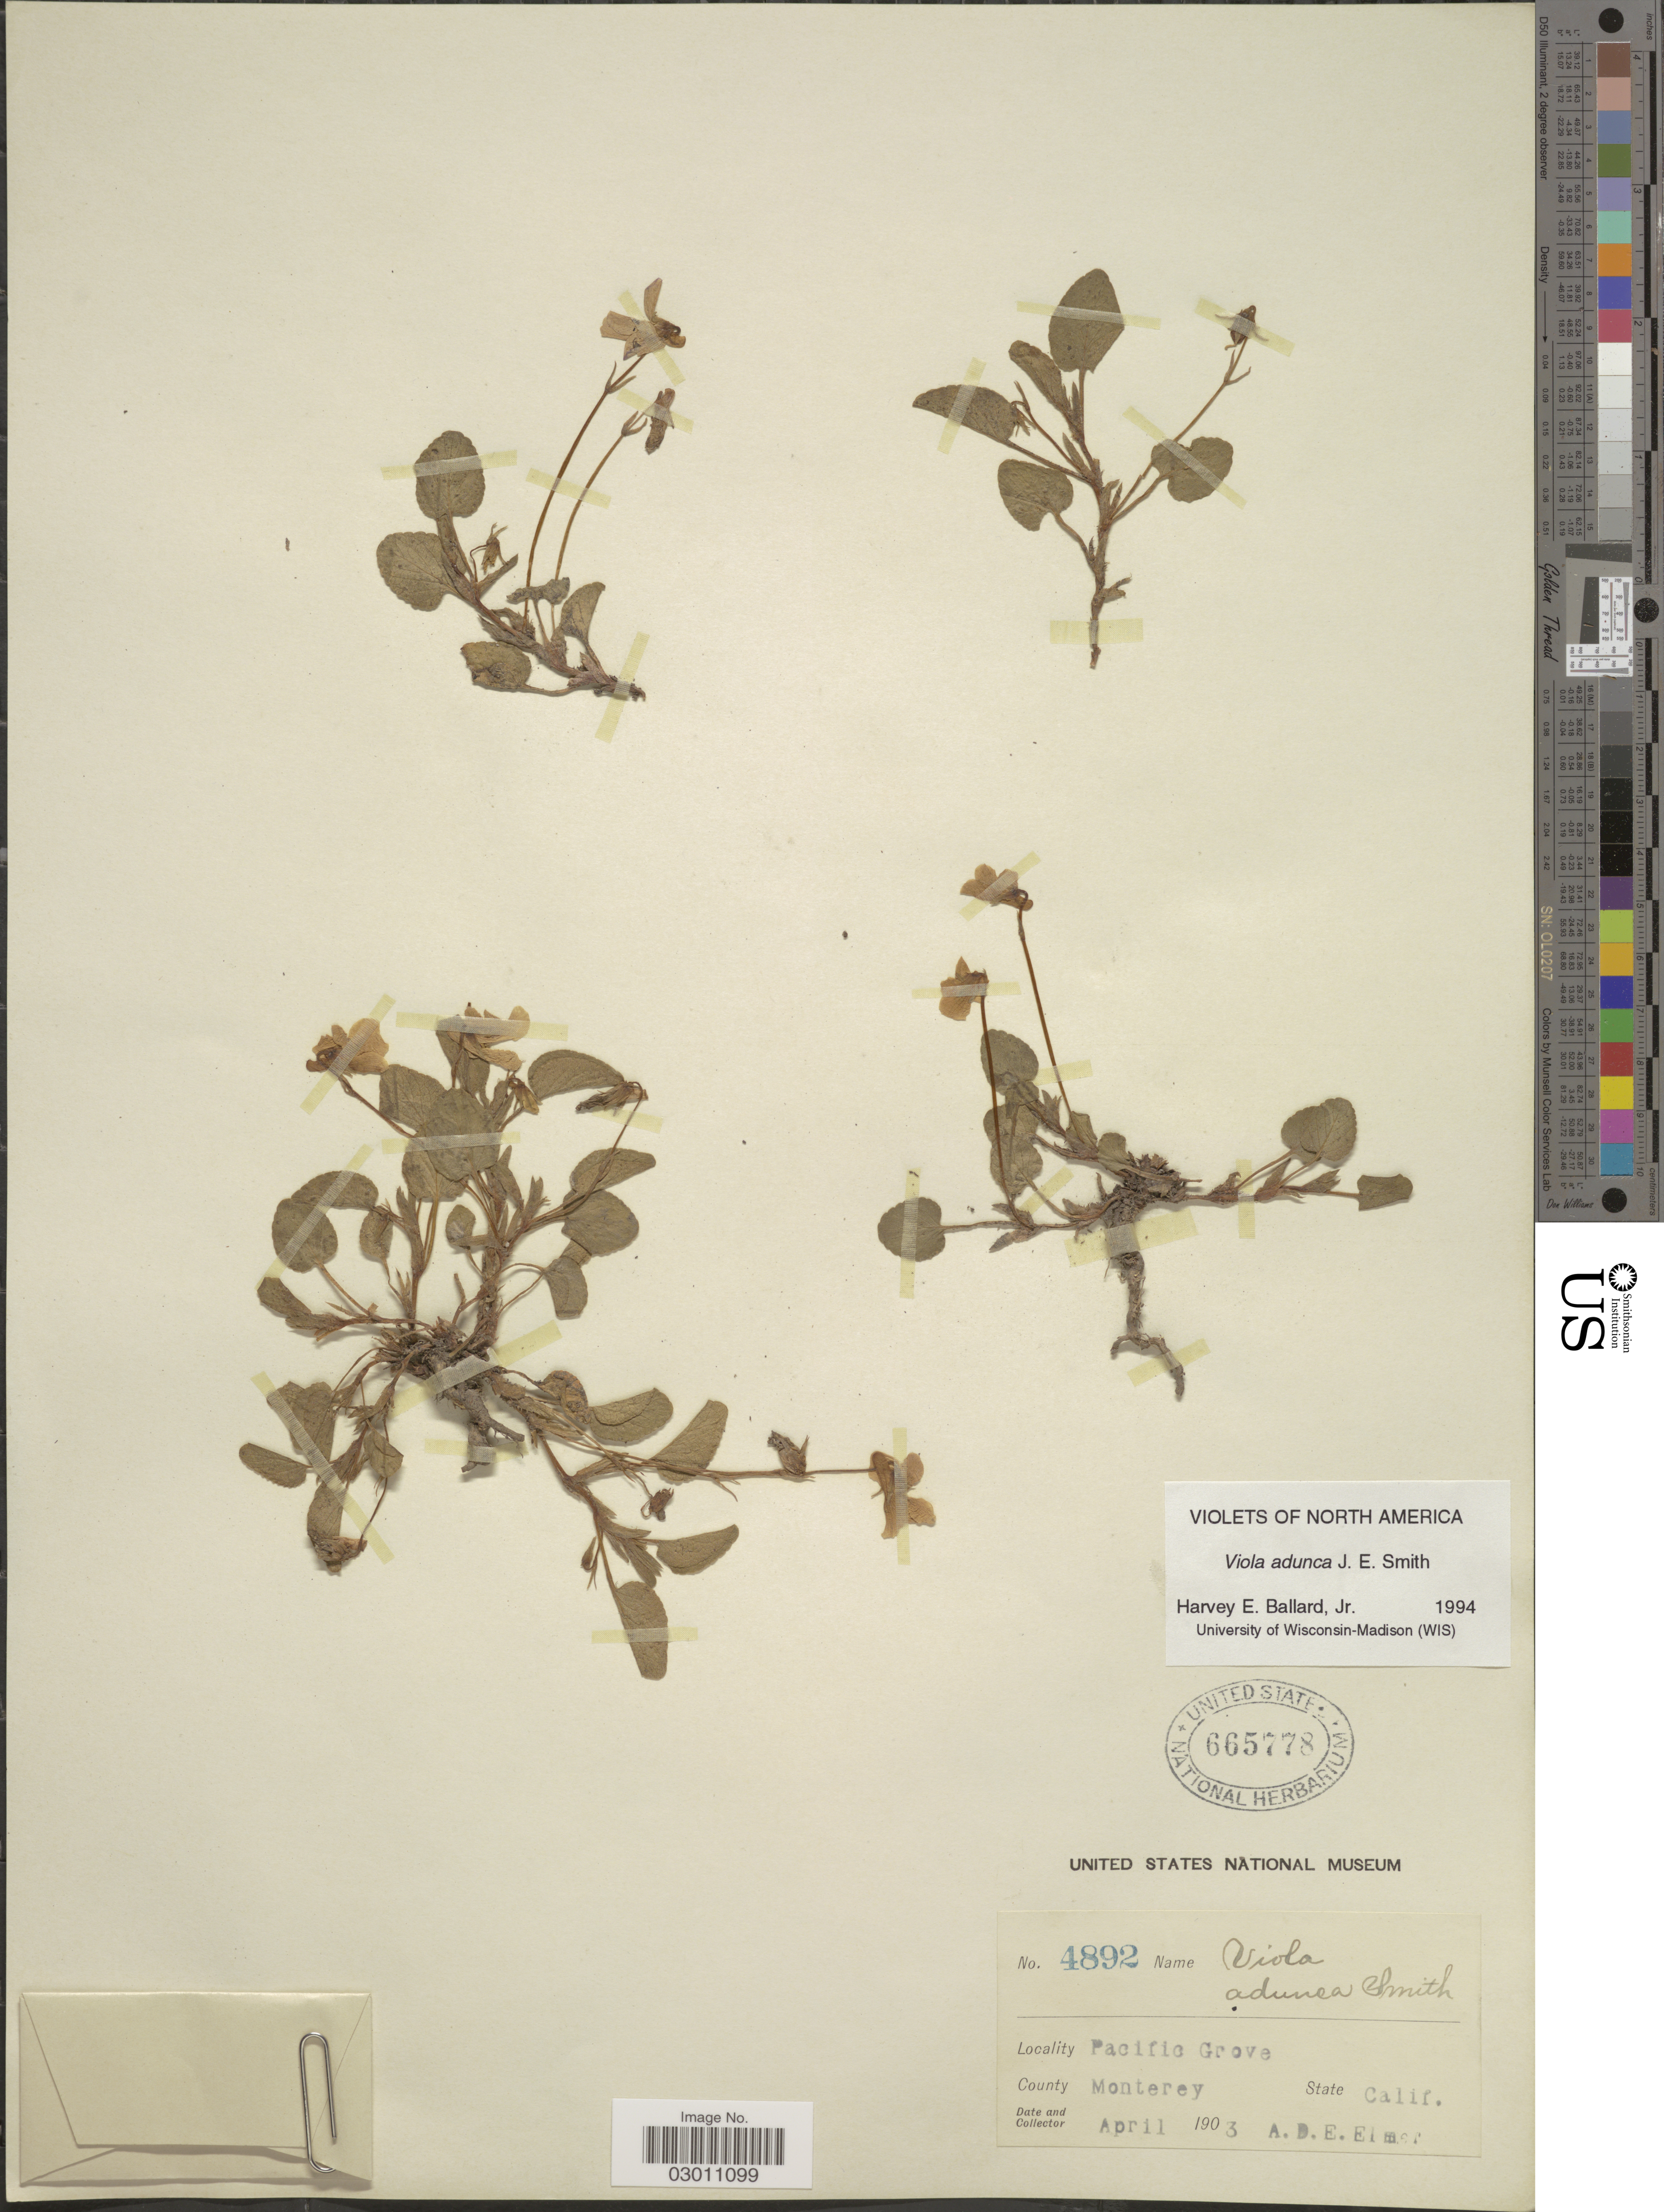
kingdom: Plantae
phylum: Tracheophyta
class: Magnoliopsida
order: Malpighiales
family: Violaceae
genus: Viola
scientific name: Viola adunca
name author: Sm.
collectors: A. D. E. Elmer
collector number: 4892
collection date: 1903-04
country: United States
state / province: California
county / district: Monterey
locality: Pacific Grove. County Monterey.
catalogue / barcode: US 665778